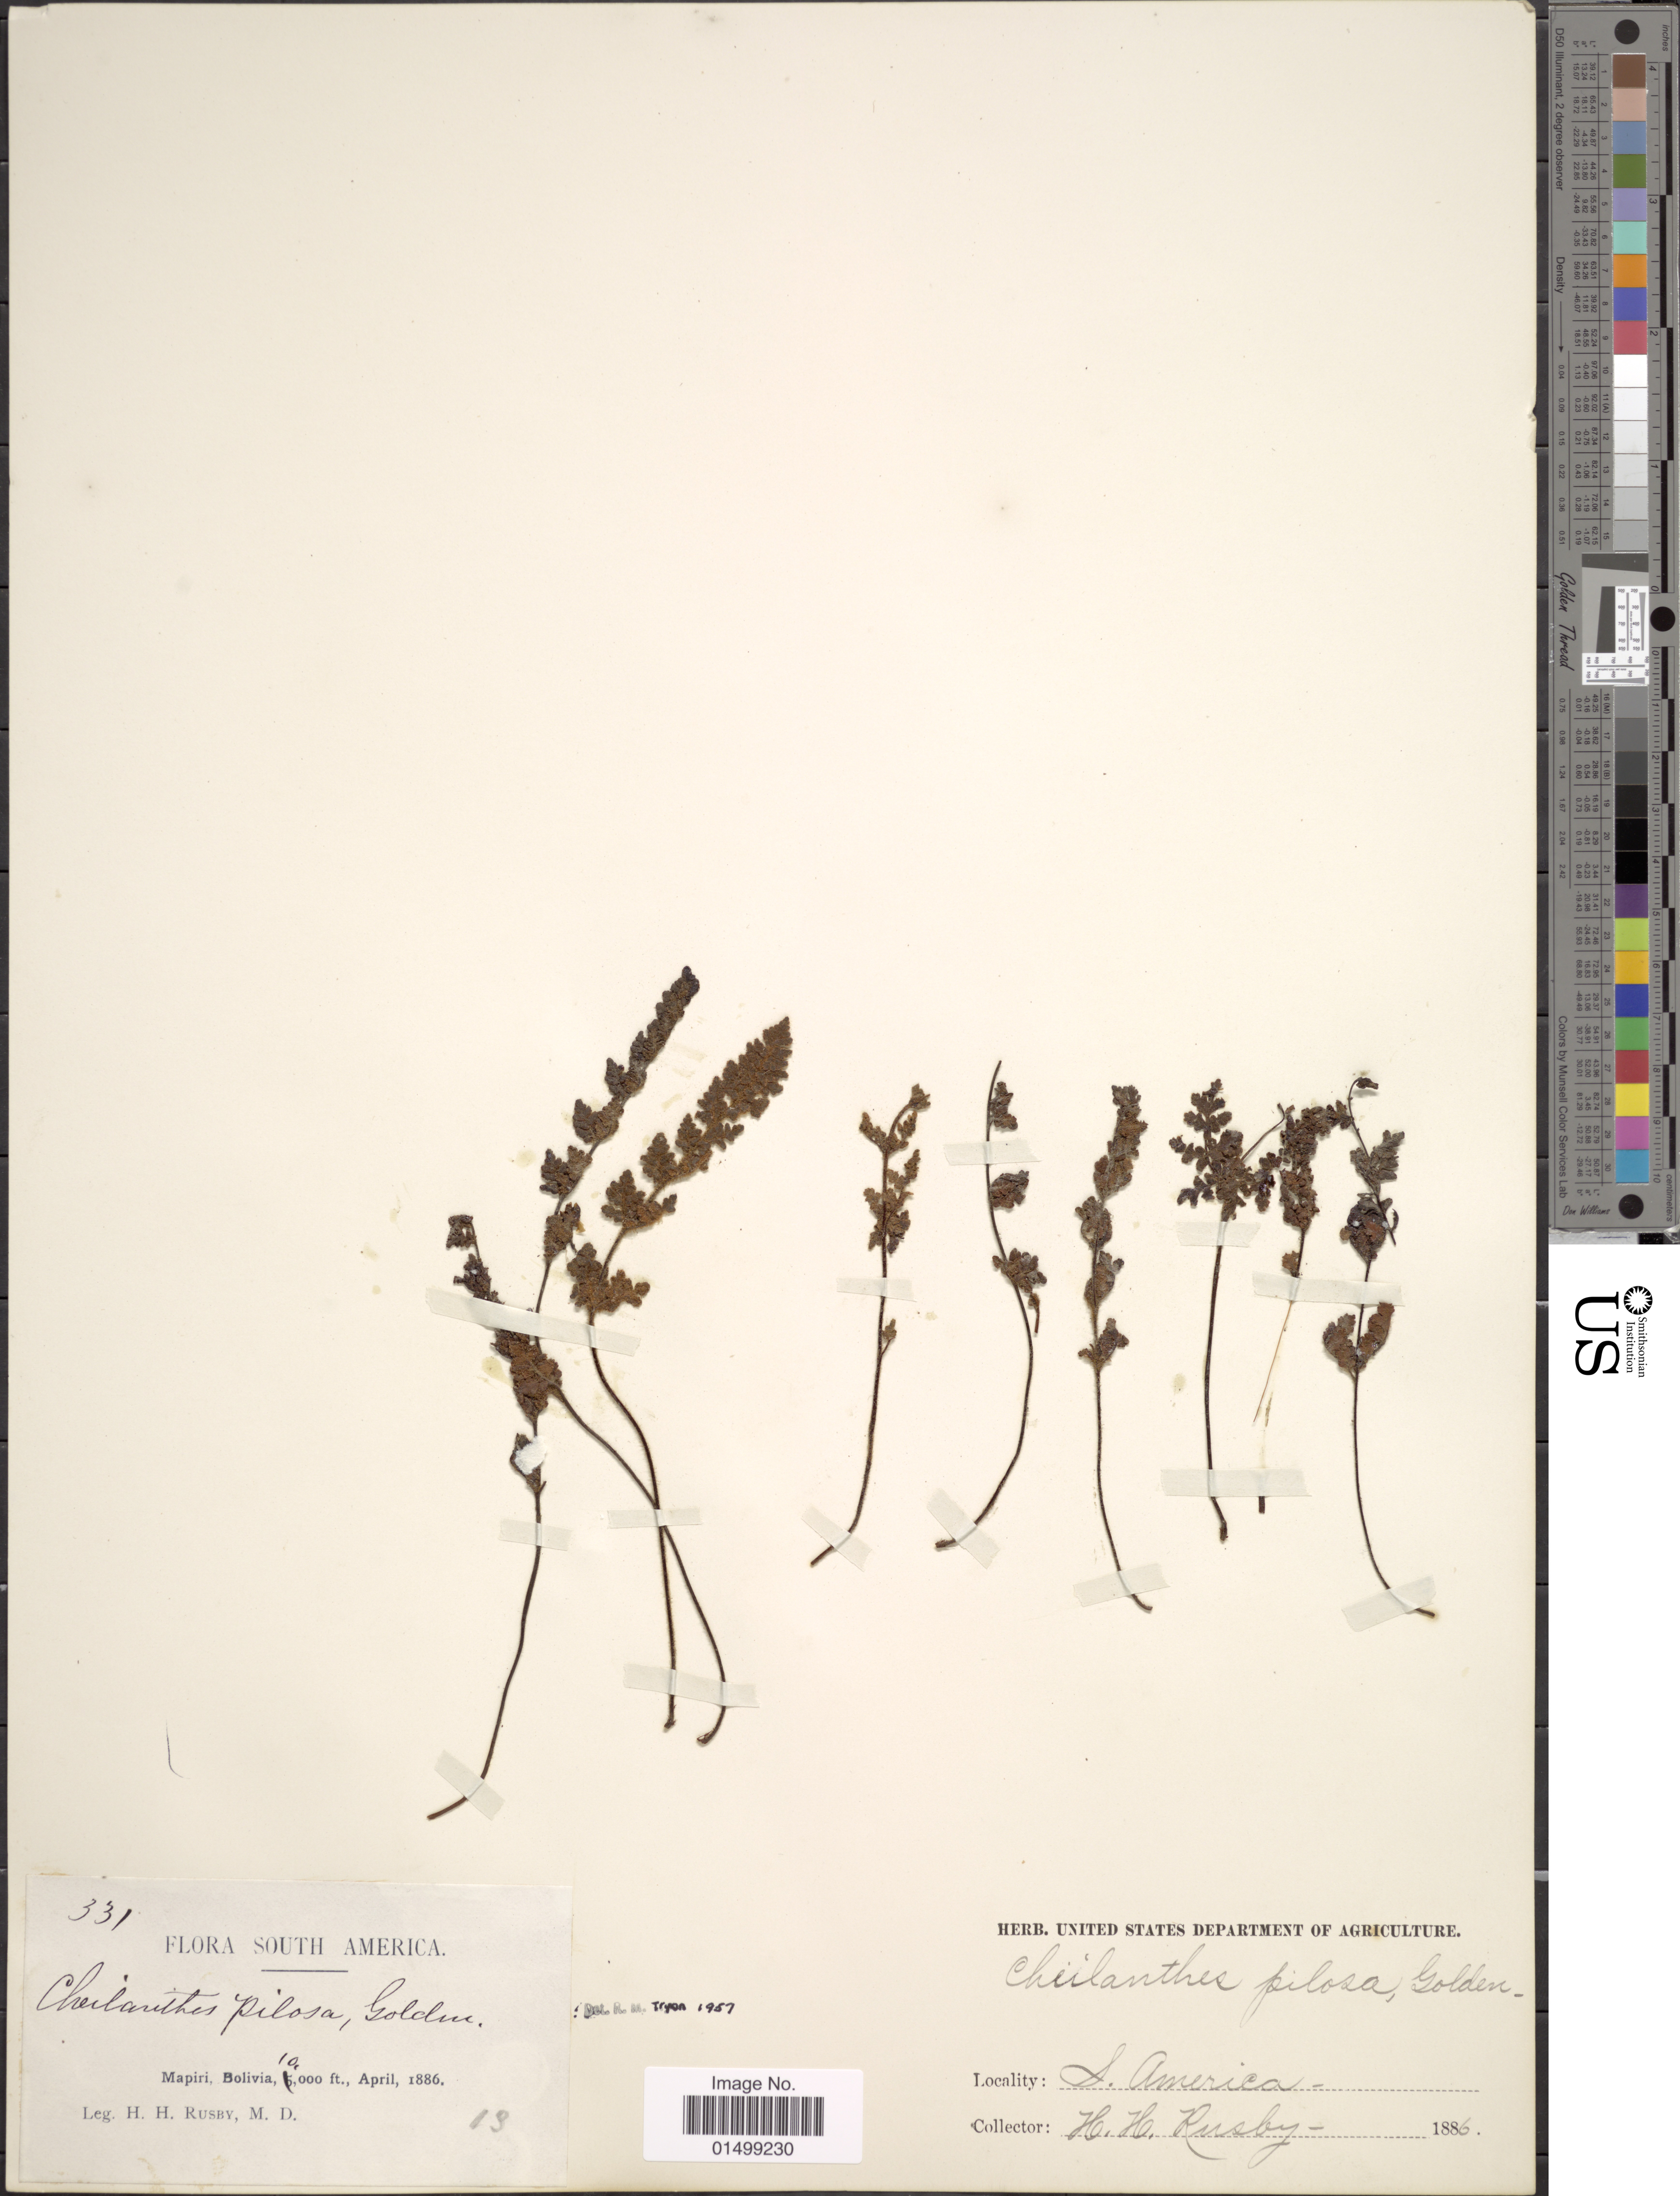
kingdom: Plantae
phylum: Tracheophyta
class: Polypodiopsida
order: Polypodiales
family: Pteridaceae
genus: Cheilanthes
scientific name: Cheilanthes pilosa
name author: Goldm.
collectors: H. H. Rusby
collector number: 331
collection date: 1886-04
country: Bolivia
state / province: La Páz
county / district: Larecaja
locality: Mapiri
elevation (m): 3048